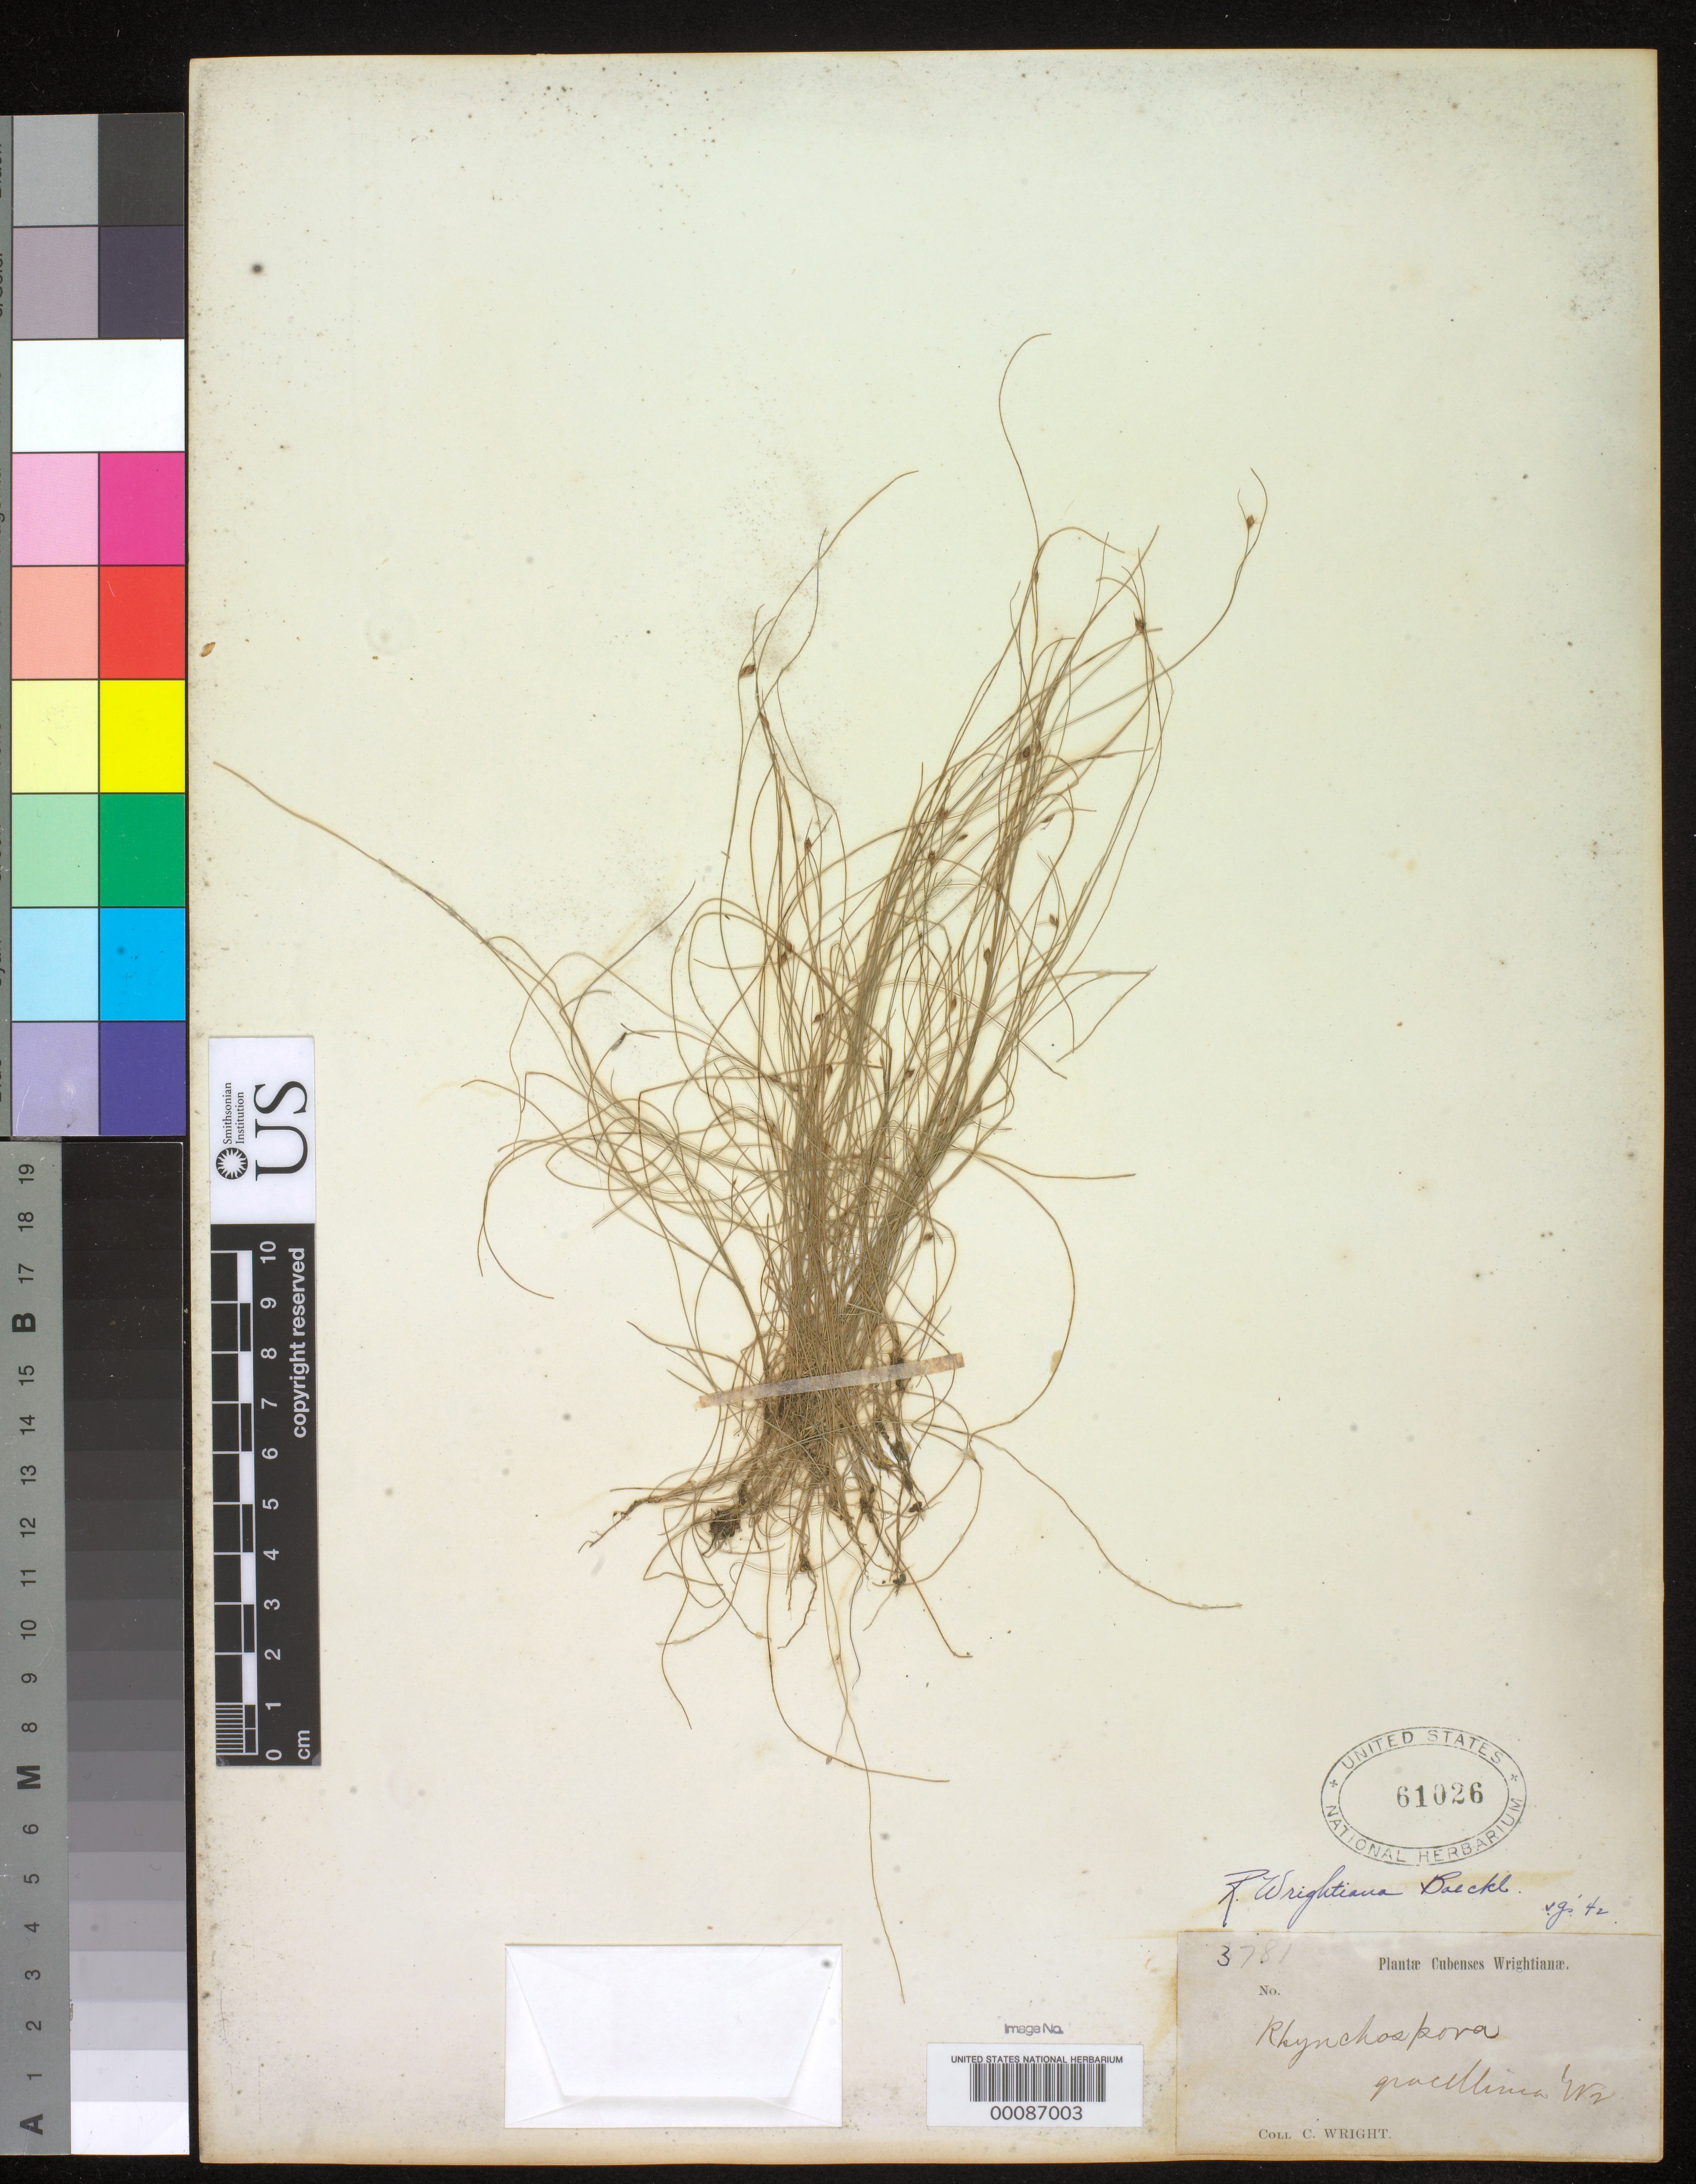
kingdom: Plantae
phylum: Tracheophyta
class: Liliopsida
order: Poales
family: Cyperaceae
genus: Rhynchospora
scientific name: Rhynchospora gracillima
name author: C. Wright in Sauvalle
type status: Isotype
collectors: C. Wright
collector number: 3781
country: Cuba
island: Greater Antilles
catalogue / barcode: US 61026